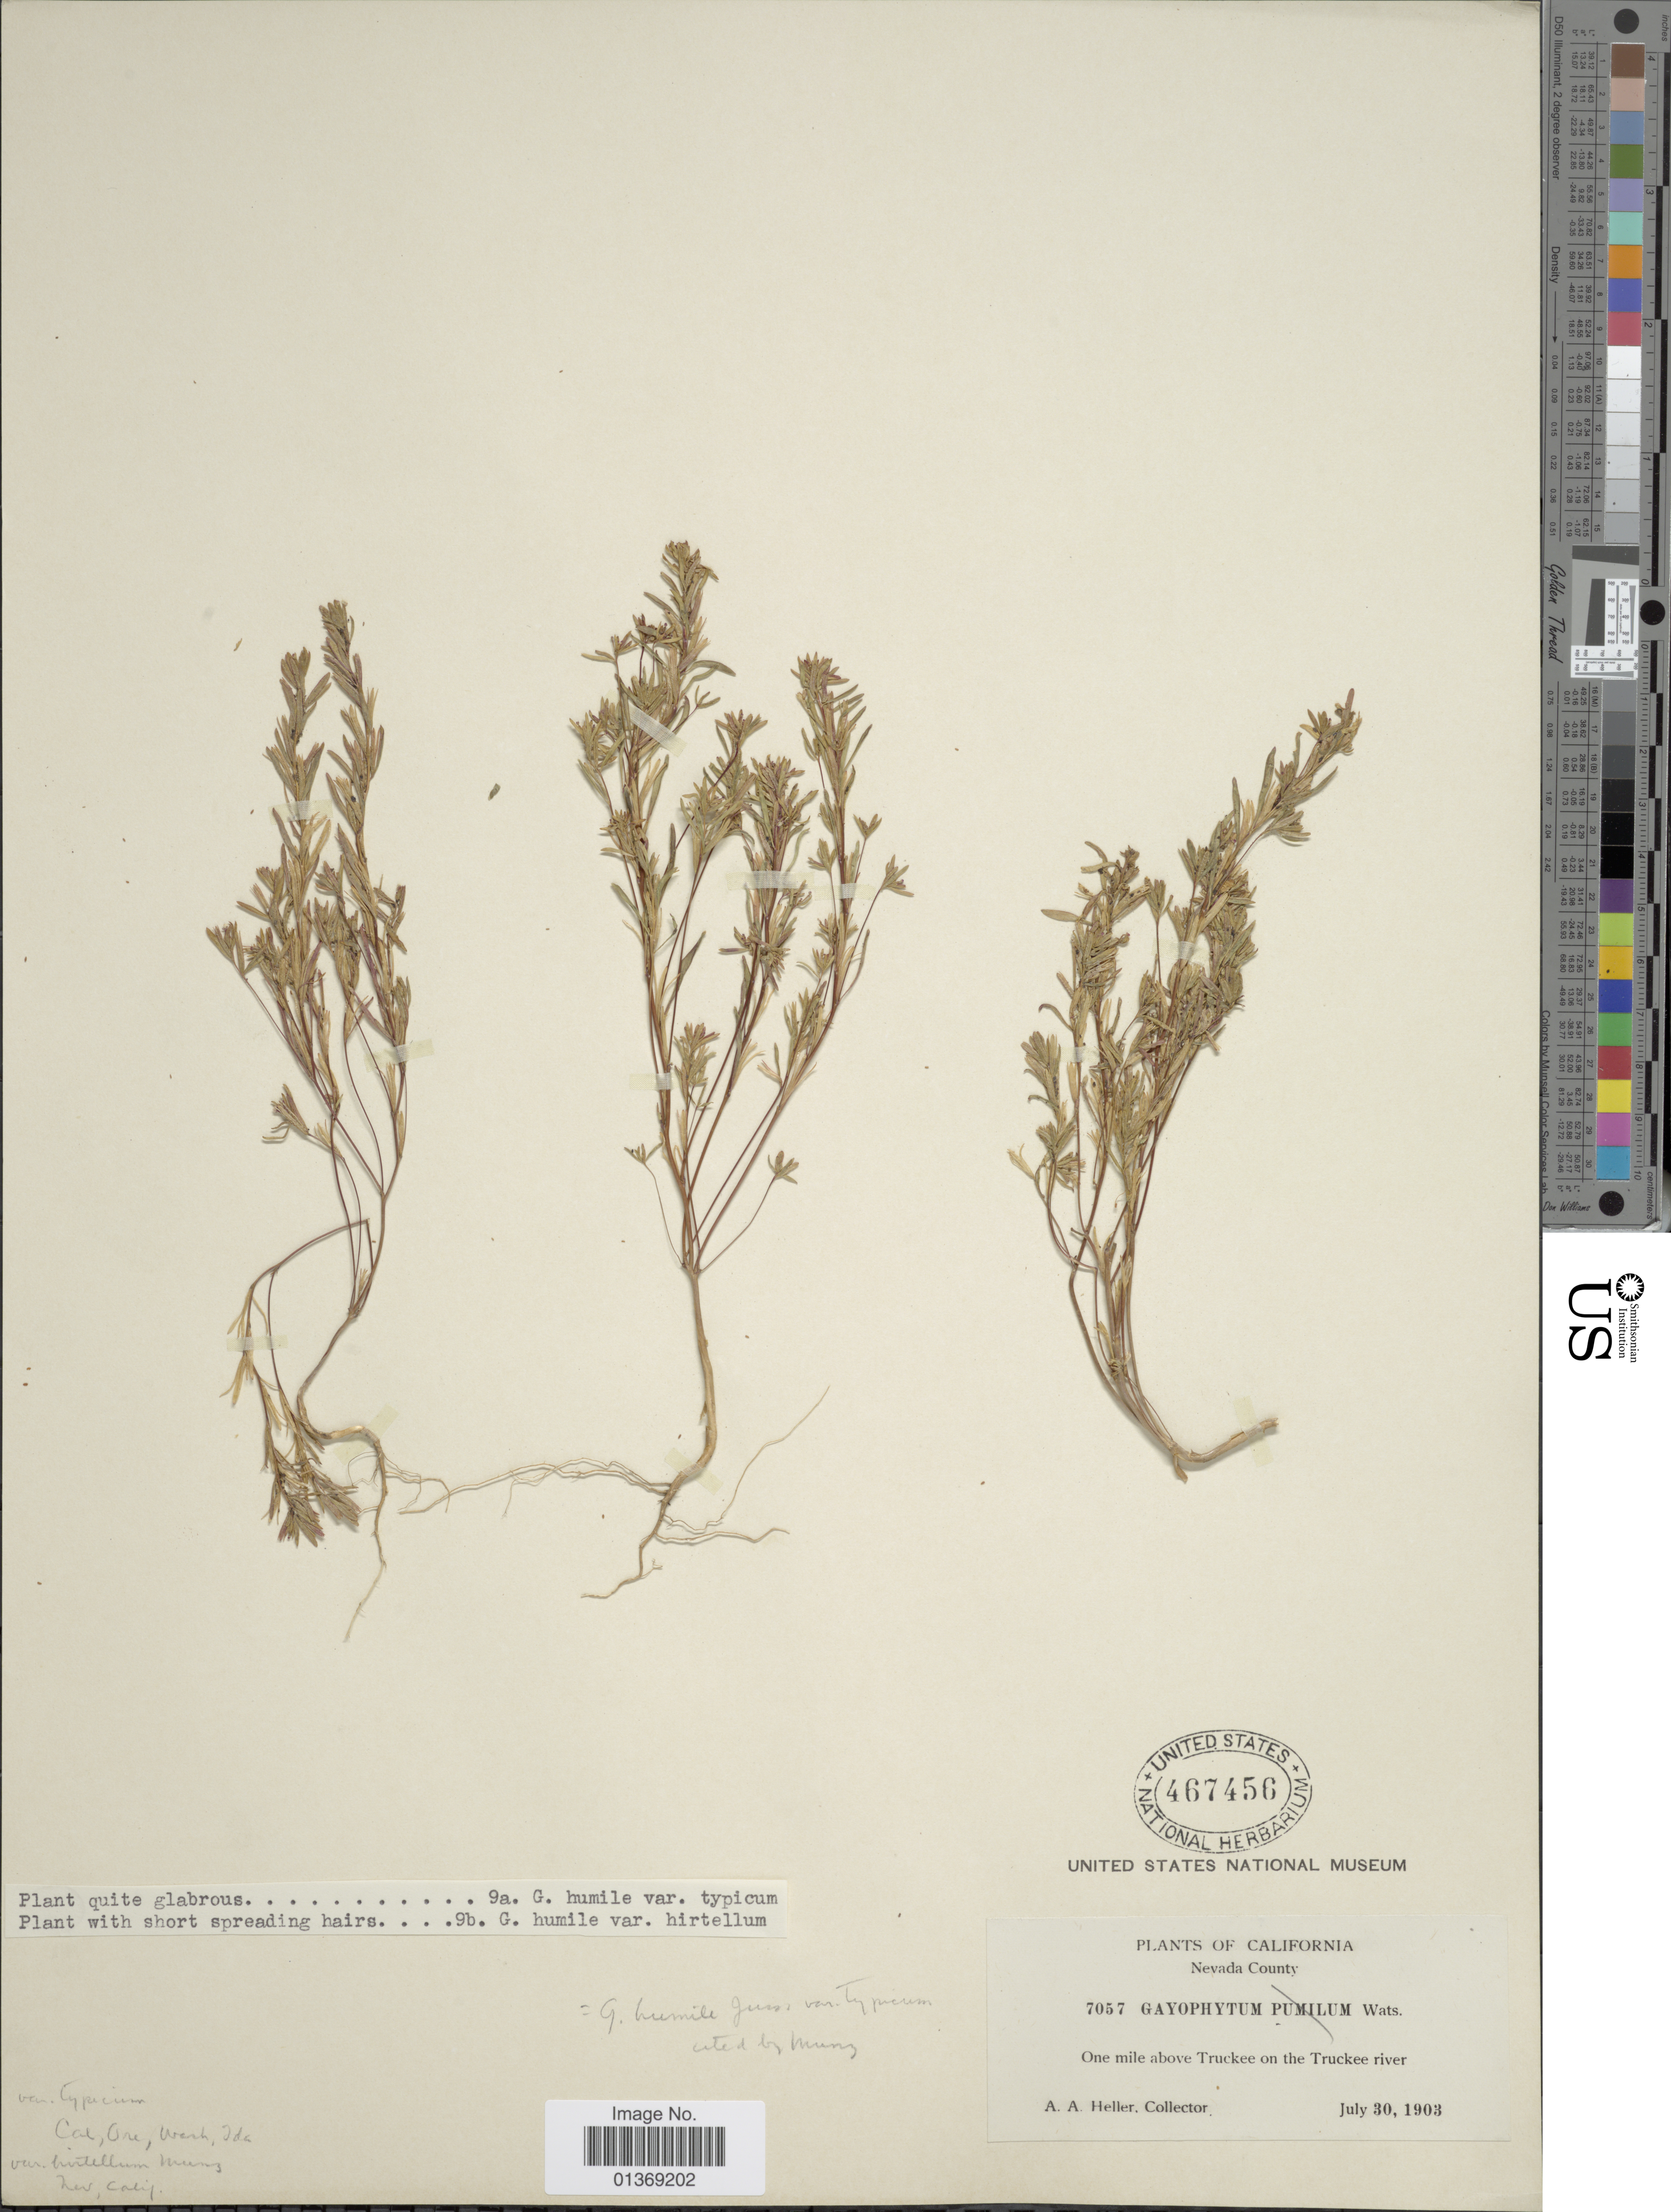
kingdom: Plantae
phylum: Tracheophyta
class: Magnoliopsida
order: Myrtales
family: Onagraceae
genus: Gayophytum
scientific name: Gayophytum humile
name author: A. Juss.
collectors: A. A. Heller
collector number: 7057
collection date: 1903-07-30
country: United States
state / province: California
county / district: Nevada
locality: Nevada County, One mile above Truckee on the Truckee river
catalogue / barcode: US 467456